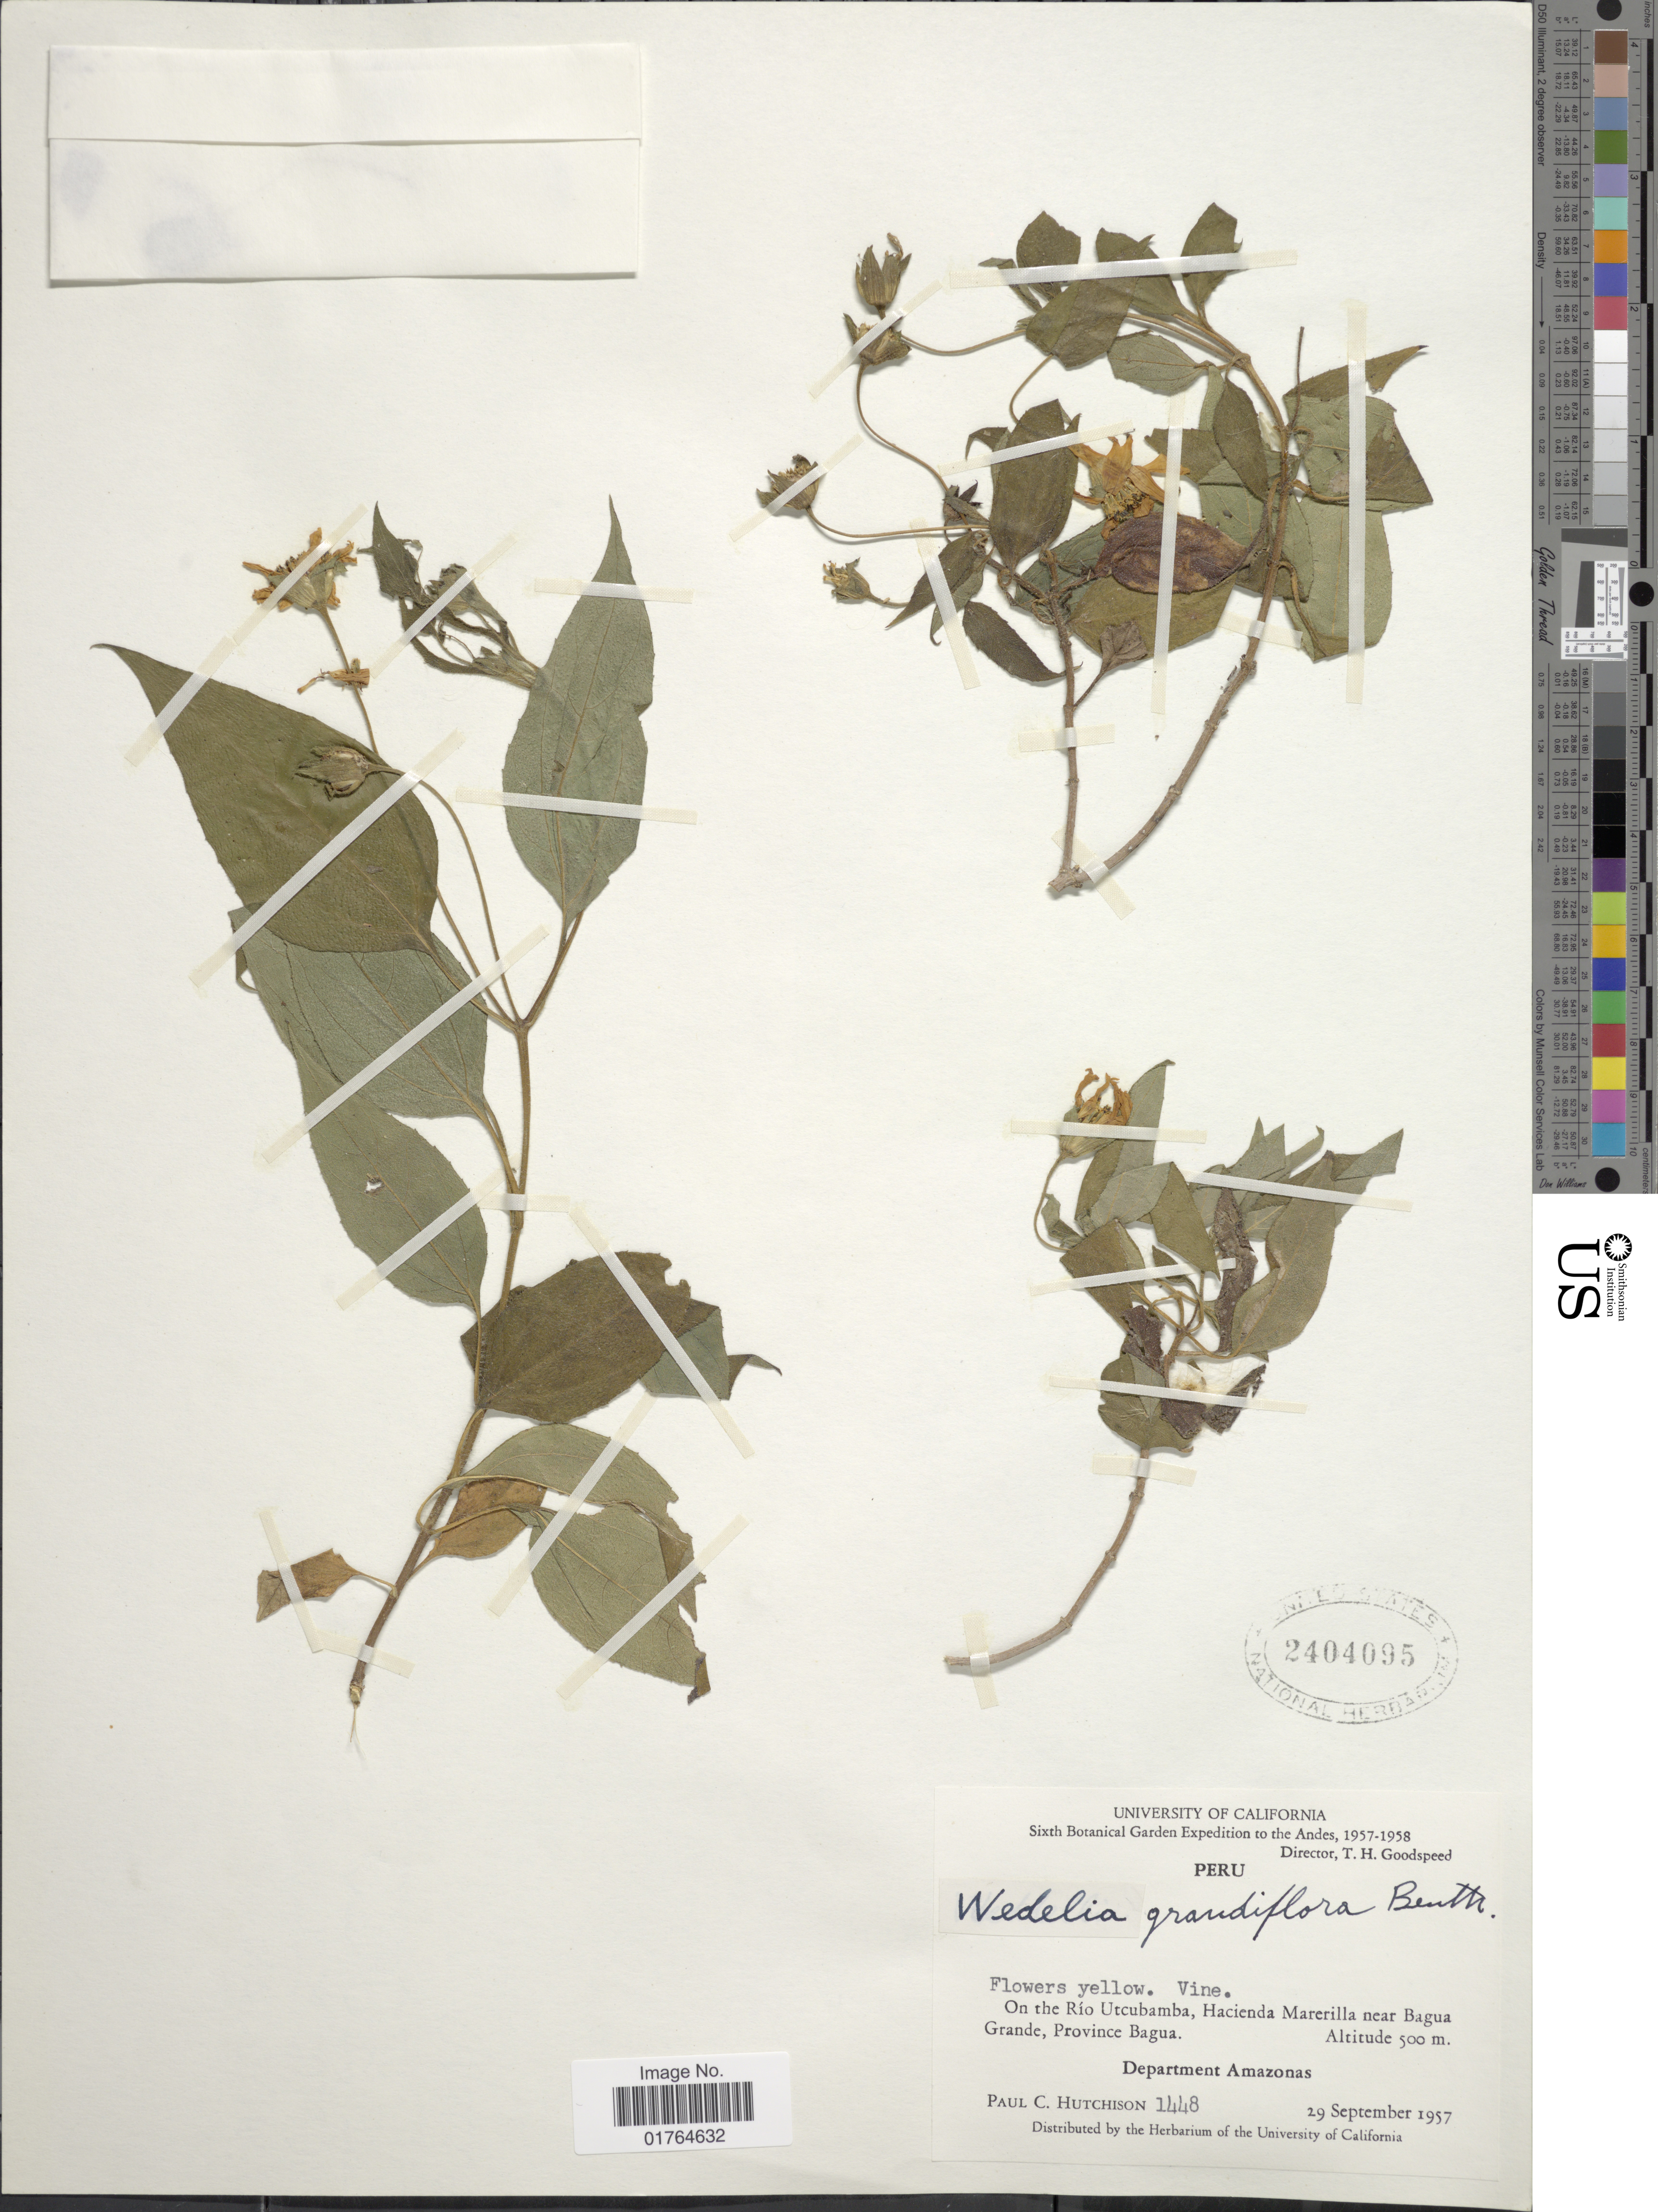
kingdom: Plantae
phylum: Tracheophyta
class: Magnoliopsida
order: Asterales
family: Asteraceae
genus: Wedelia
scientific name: Wedelia latifolia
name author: DC.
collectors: P. C. Hutchison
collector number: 1448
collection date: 1957-09-29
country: Peru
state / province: Amazonas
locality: Andes, on the Rio Utcubamba, Hacienda Marerilla near Bagua Grande, Province Bagua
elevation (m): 500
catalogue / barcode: US 2404095